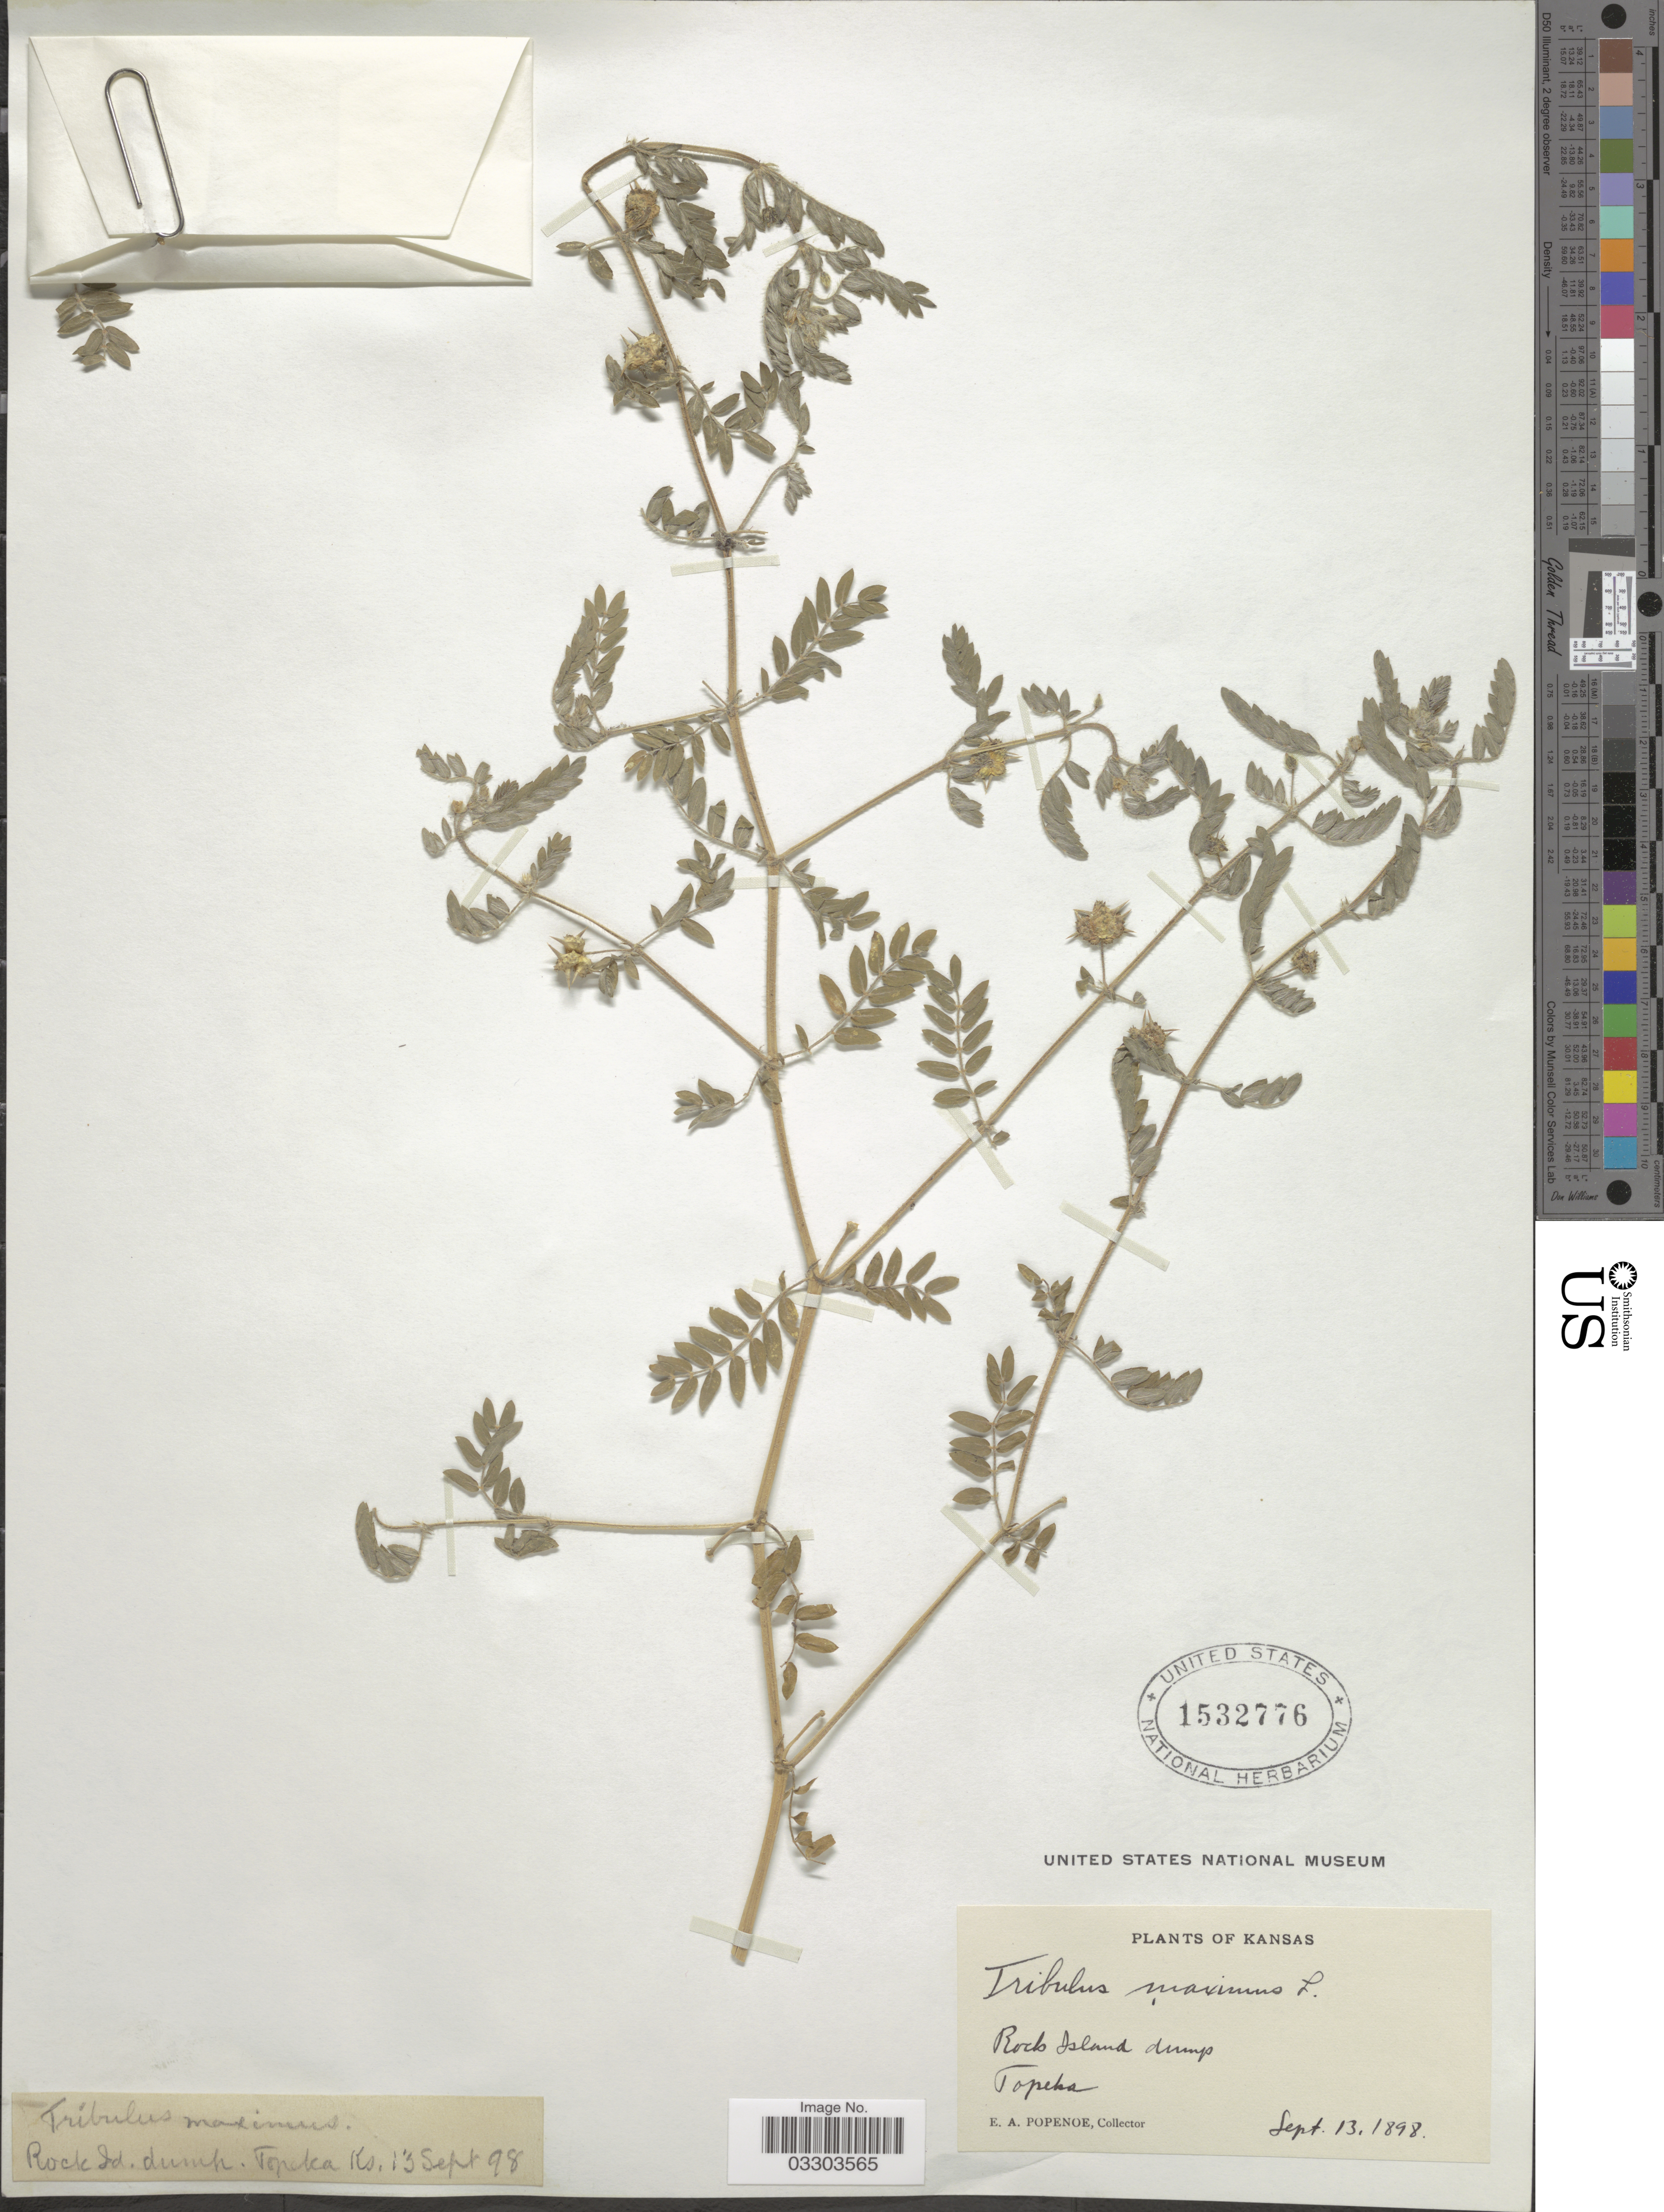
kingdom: Plantae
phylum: Tracheophyta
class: Magnoliopsida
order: Zygophyllales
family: Zygophyllaceae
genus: Tribulus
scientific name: Tribulus terrestris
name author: L.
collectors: E. A. Popenoe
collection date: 1898-09-13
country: United States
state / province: Kansas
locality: Rock Island dump. Topeka.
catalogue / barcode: US 1532776